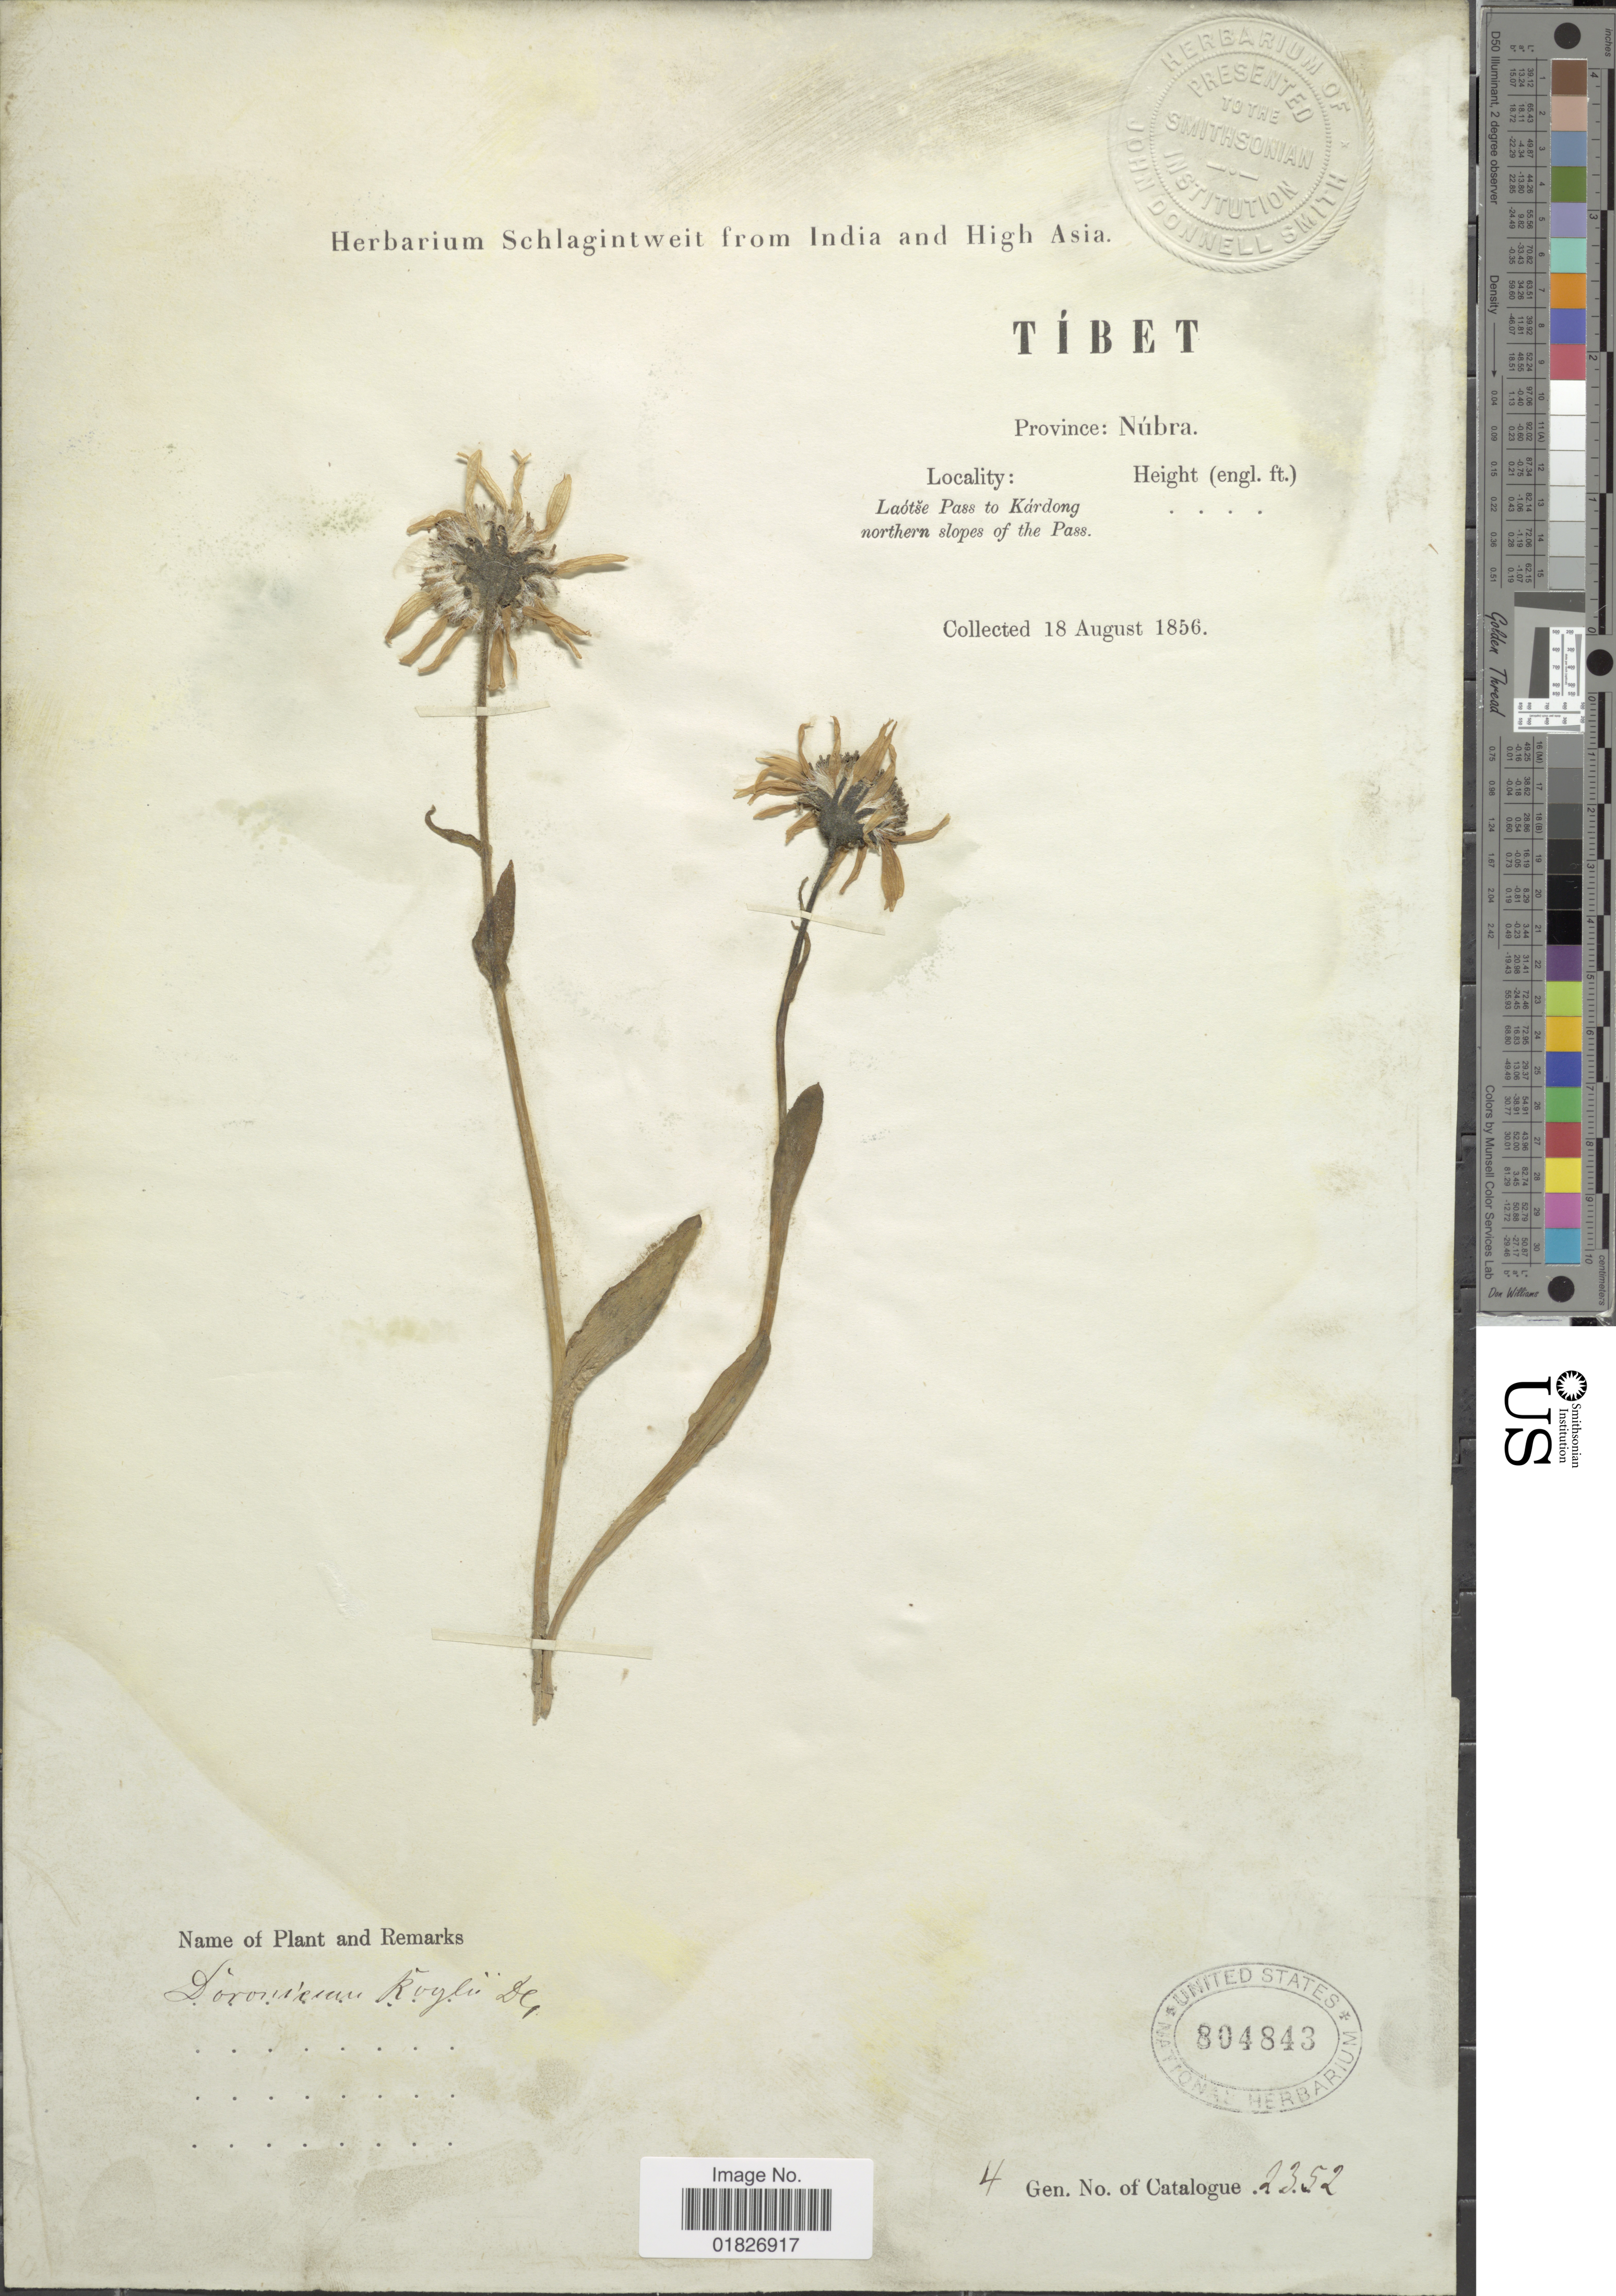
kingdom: Plantae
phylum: Tracheophyta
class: Magnoliopsida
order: Asterales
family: Asteraceae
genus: Doronicum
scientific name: Doronicum kamaonense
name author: (DC.) Alv. Fern.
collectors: ex herb. Schlagintweit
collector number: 2352?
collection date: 1856-08-18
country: China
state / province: Xizang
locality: Tibet, Province Nubra, Laotse Pass to Kardong, northern slopes of the pass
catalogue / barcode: US 804843